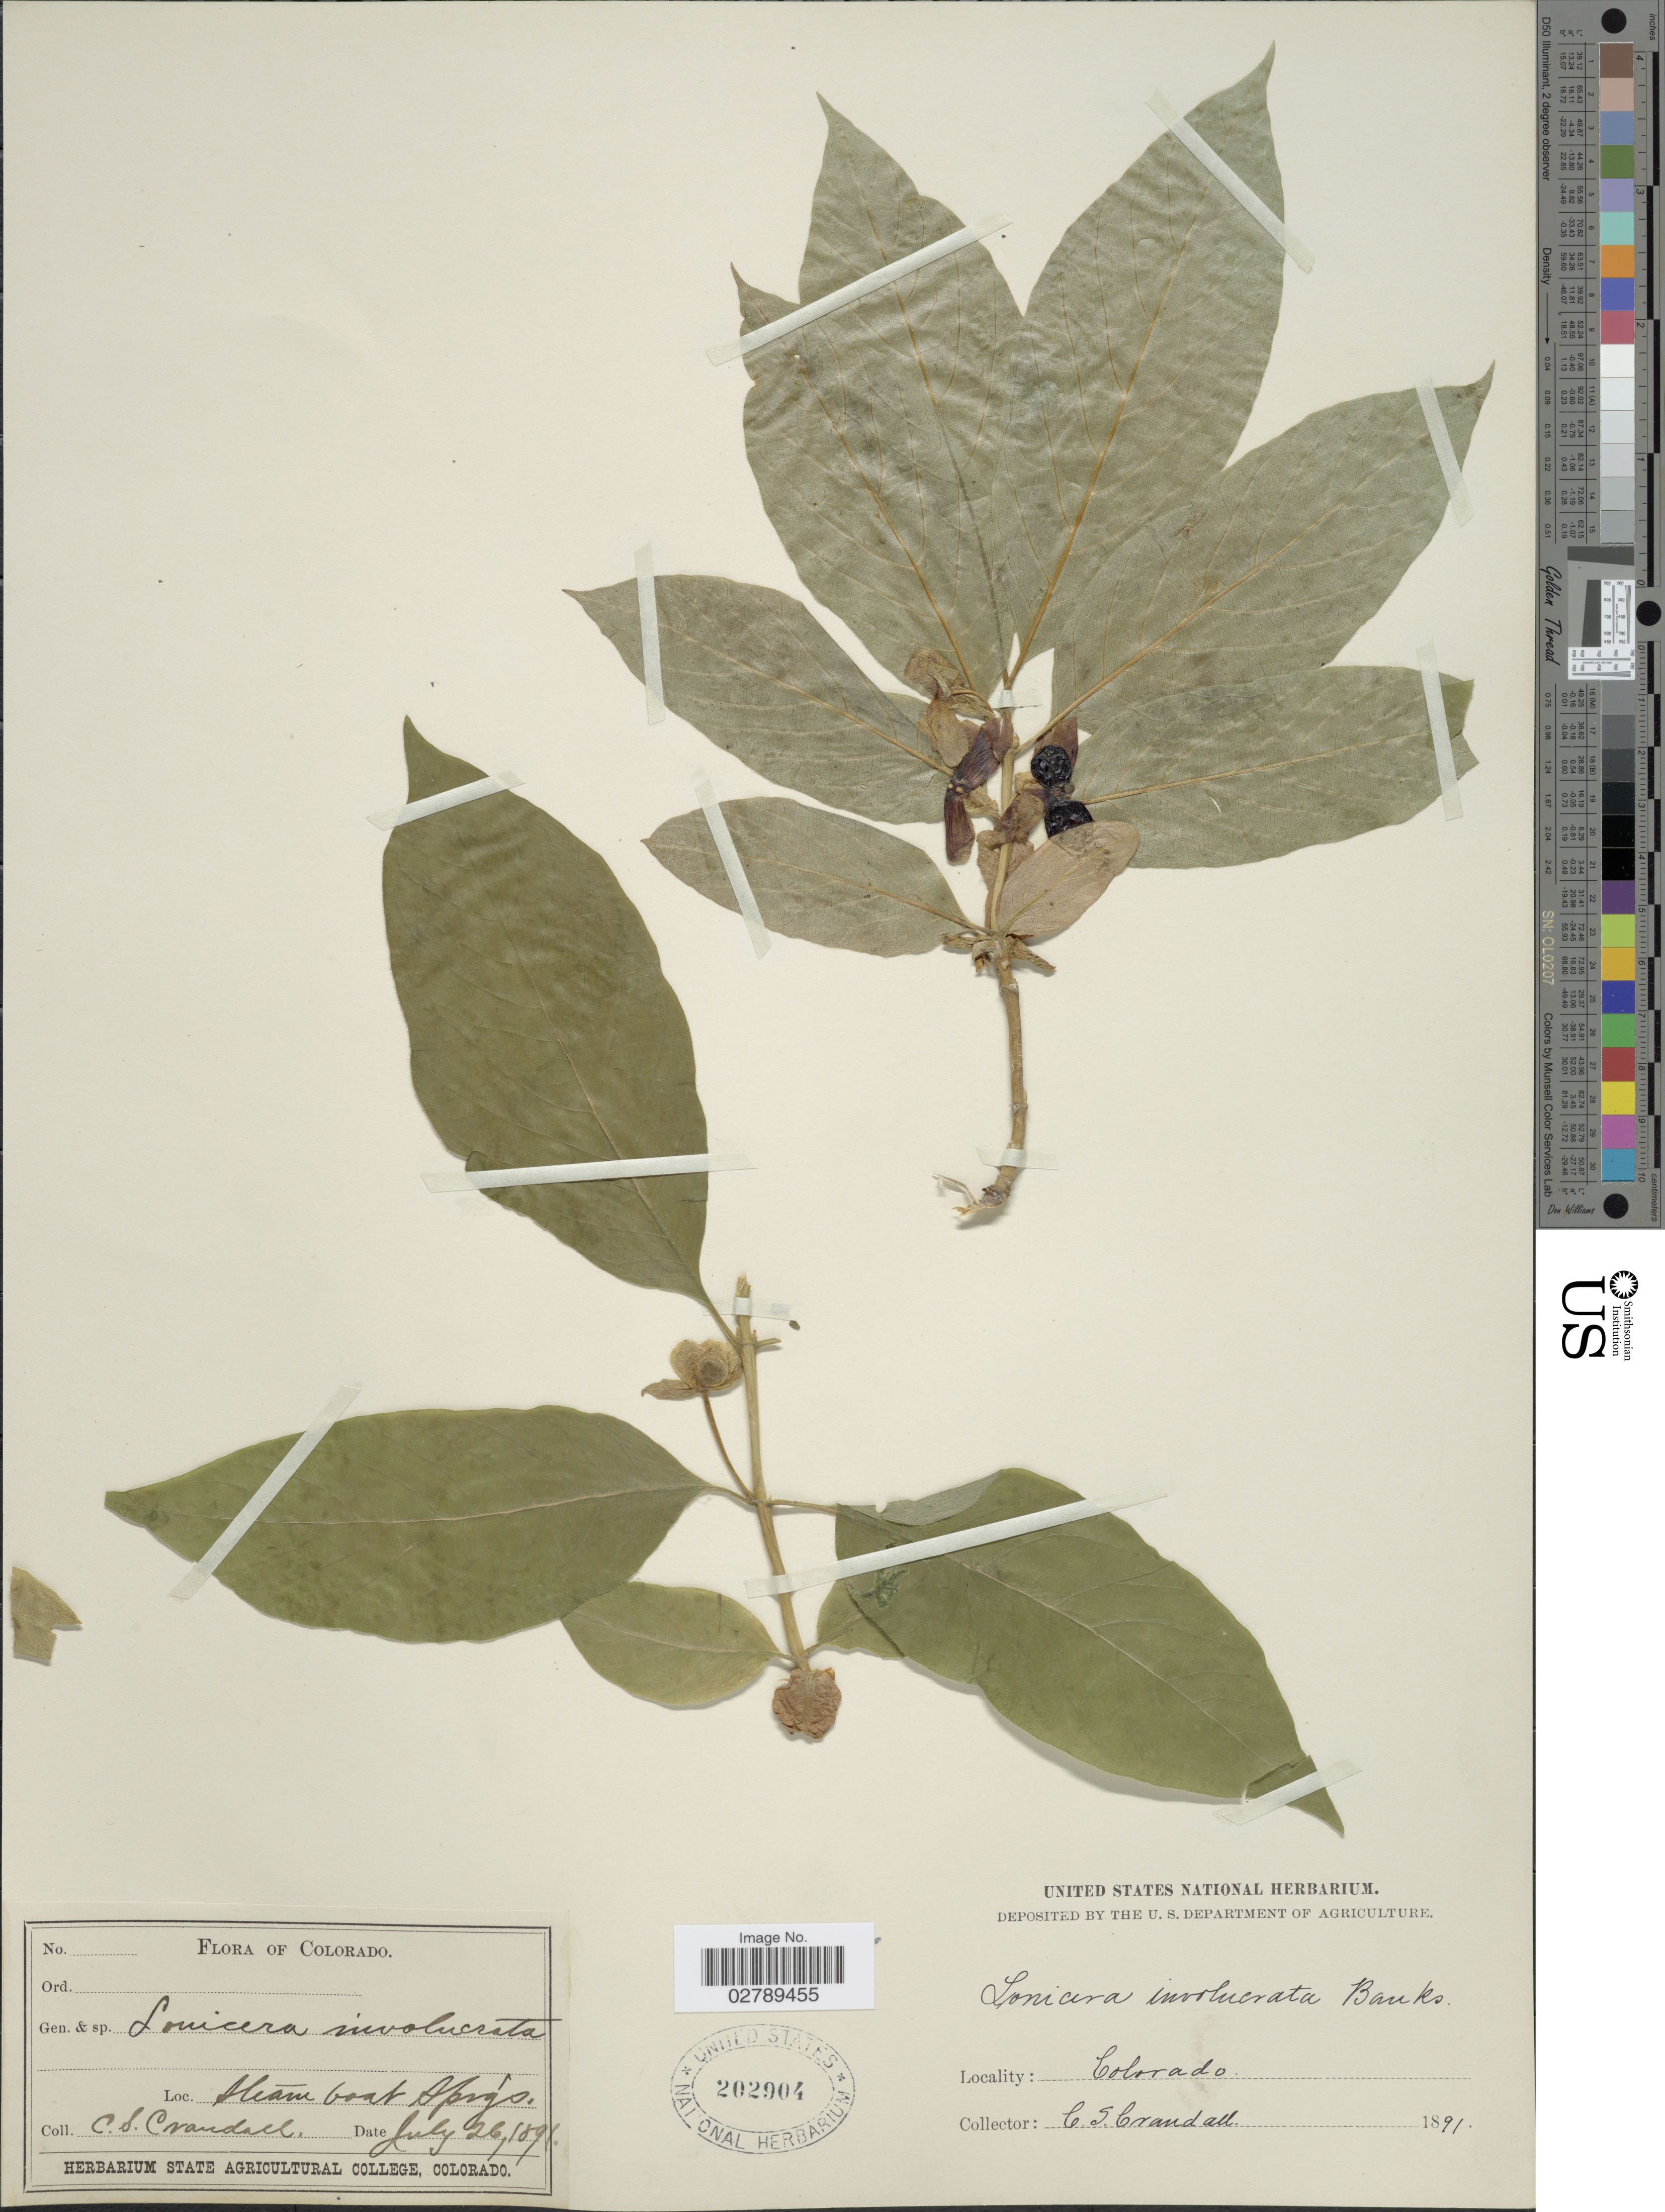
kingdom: Plantae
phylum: Tracheophyta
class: Magnoliopsida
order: Dipsacales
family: Caprifoliaceae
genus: Lonicera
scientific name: Lonicera involucrata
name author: (Richardson) Banks ex Spreng.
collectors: C. Crandall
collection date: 1891-07-26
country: United States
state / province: Colorado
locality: Stream boat Springs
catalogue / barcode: US 202904